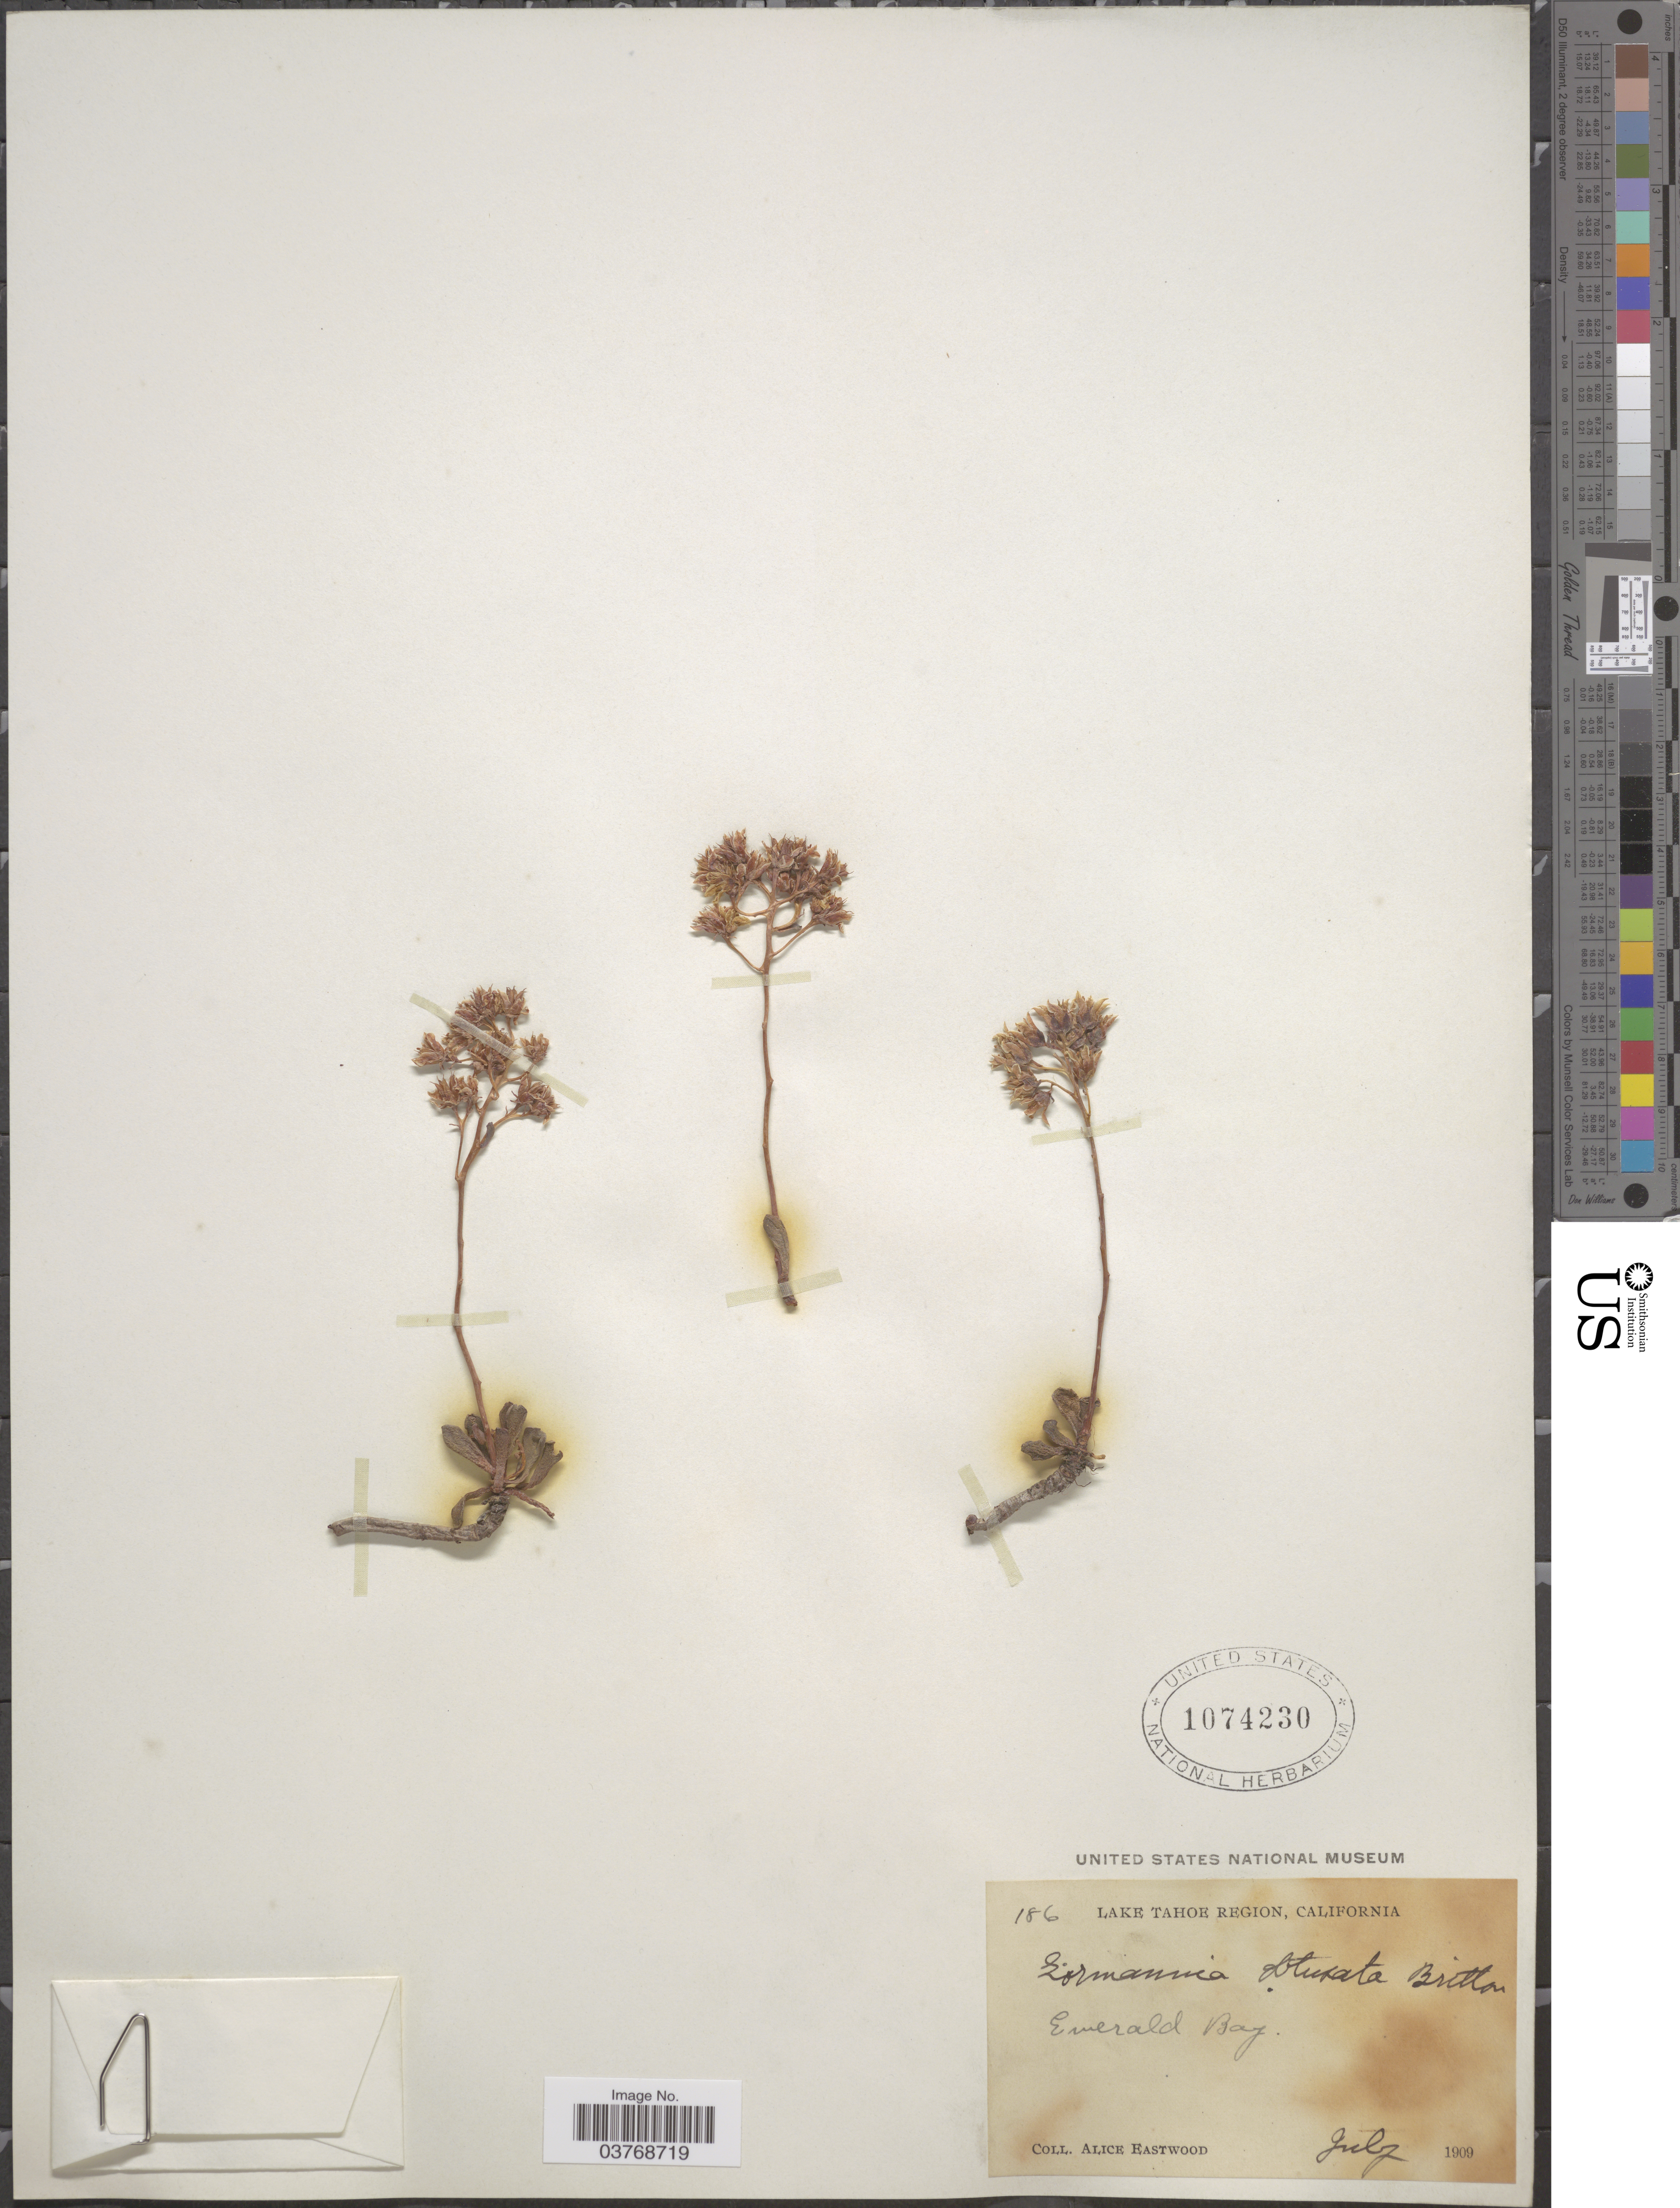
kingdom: Plantae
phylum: Tracheophyta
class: Magnoliopsida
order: Saxifragales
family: Crassulaceae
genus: Sedum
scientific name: Sedum obtusatum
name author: A. Gray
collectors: A. Eastwood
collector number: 186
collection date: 1909-07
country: United States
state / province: California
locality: Lake Tahoe Region. Emerald Bay.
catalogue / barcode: US 1074230